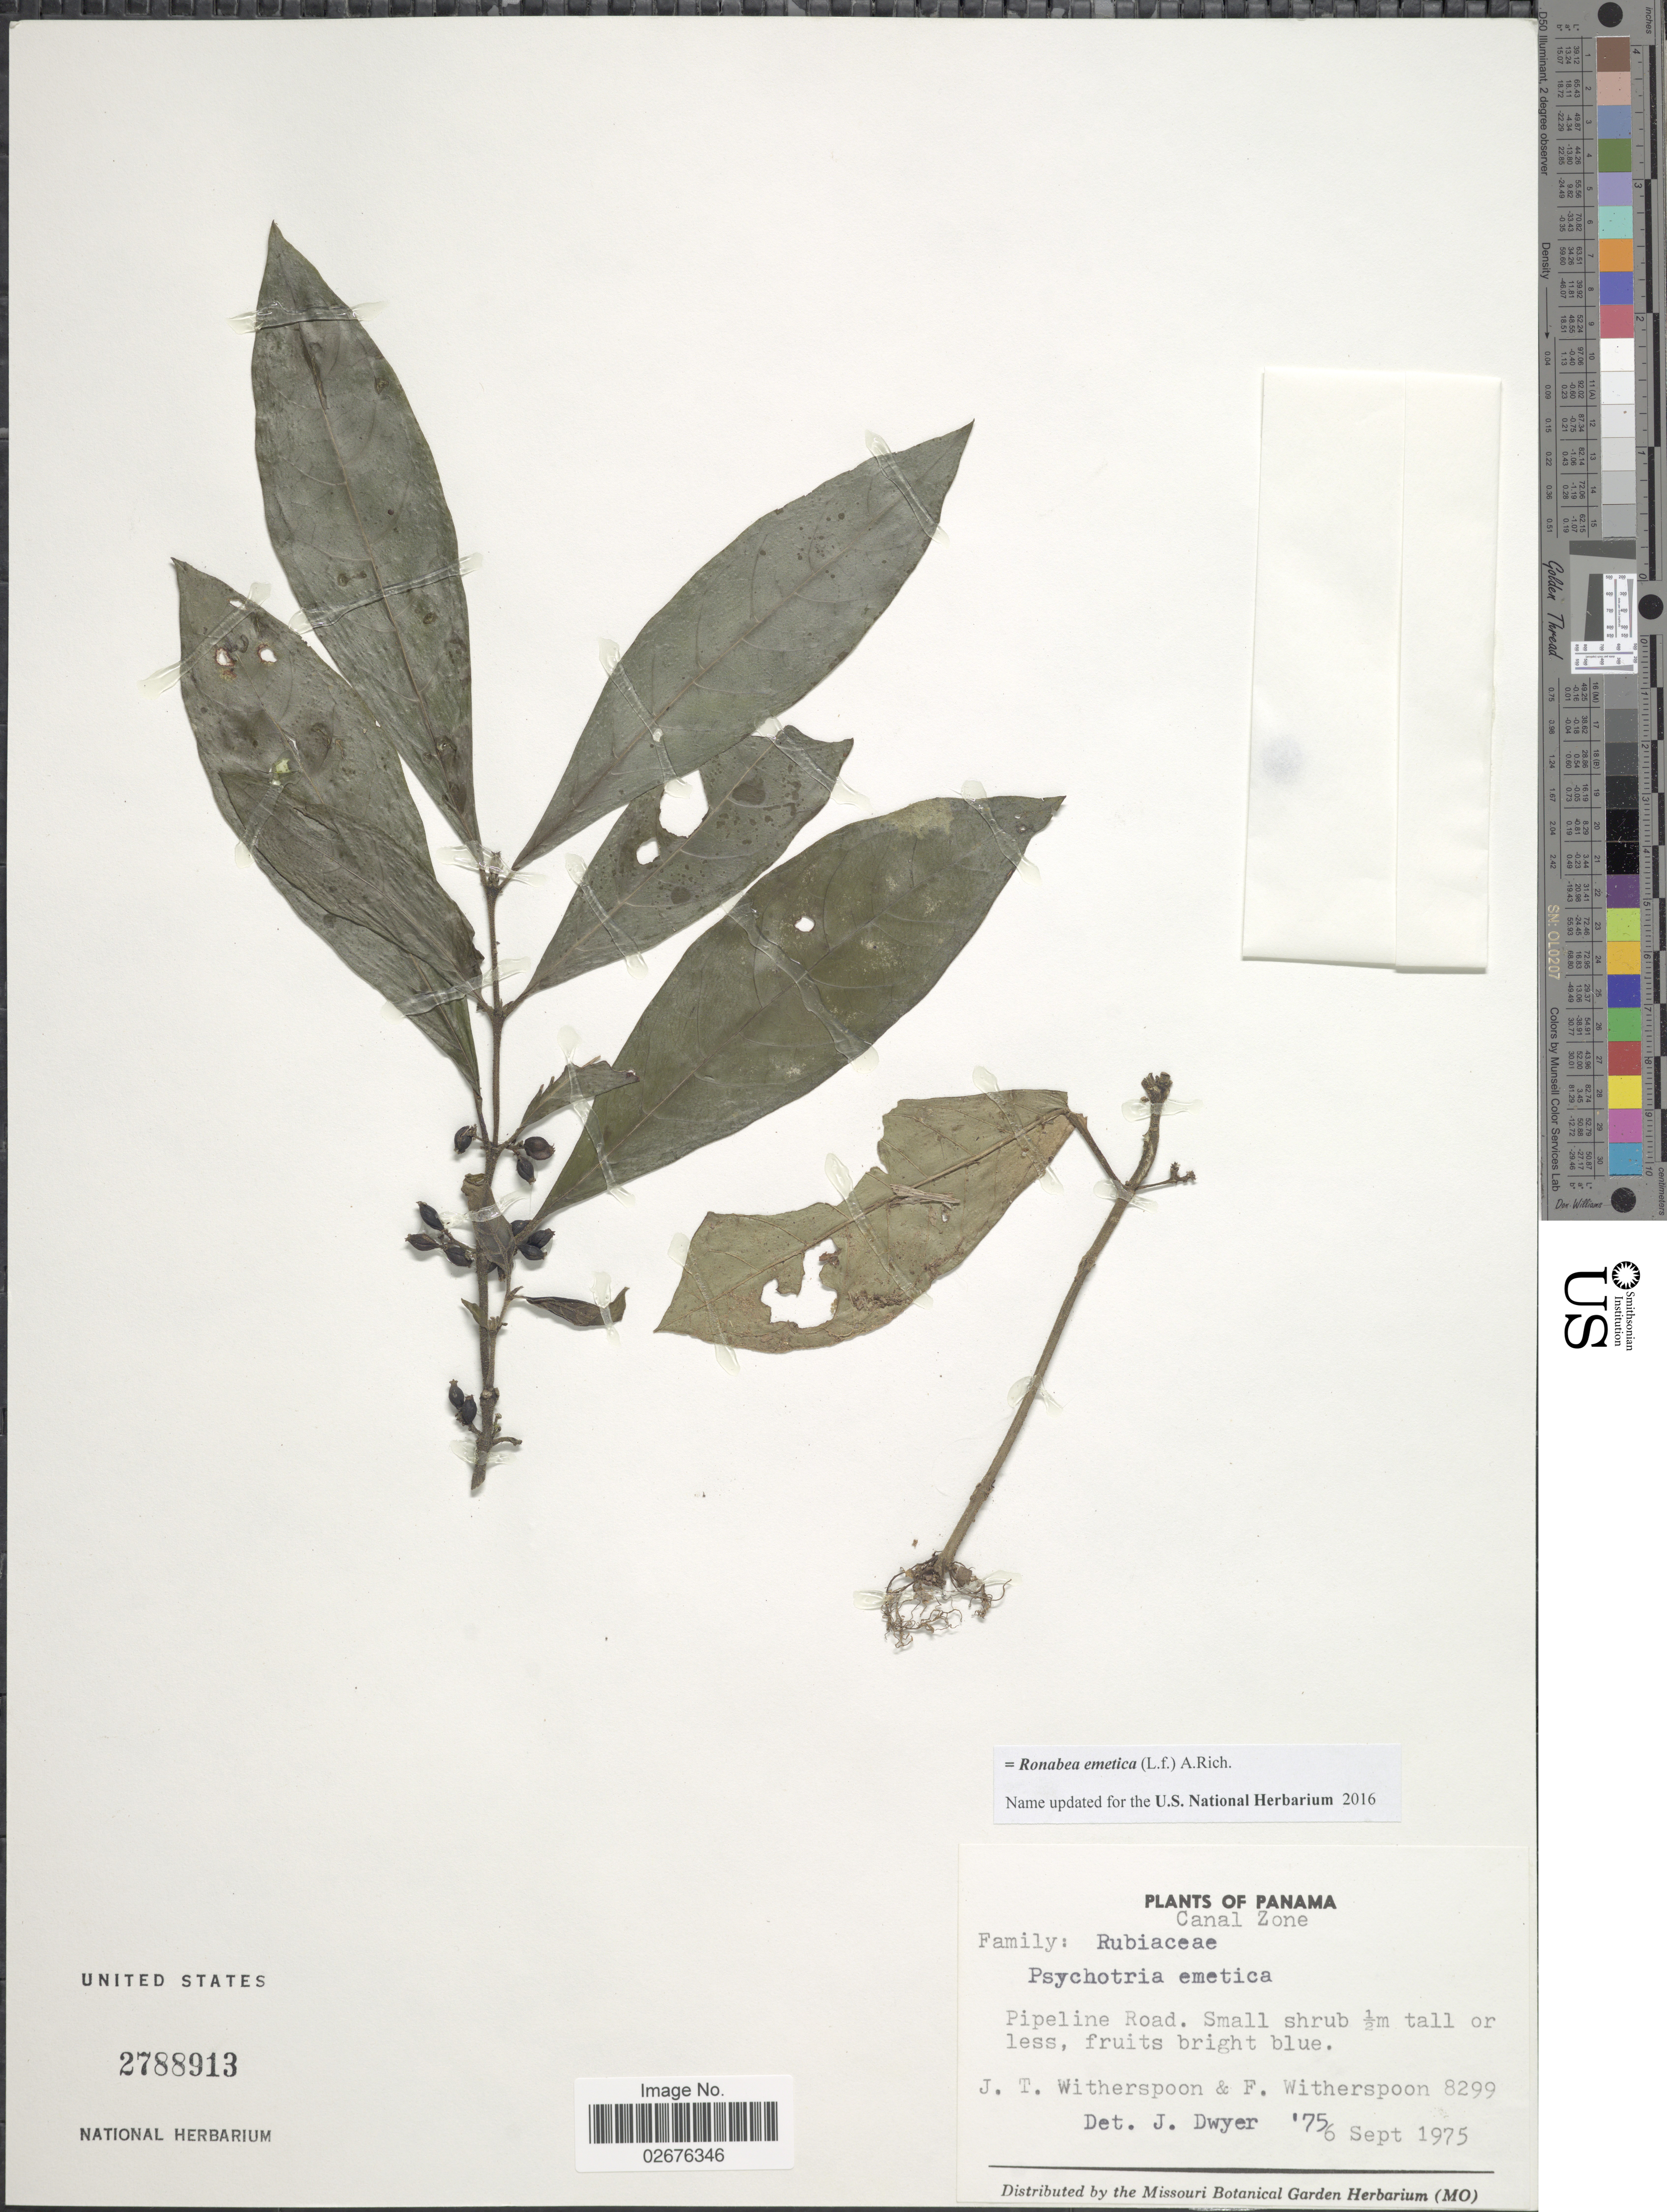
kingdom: Plantae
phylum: Tracheophyta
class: Magnoliopsida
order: Gentianales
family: Rubiaceae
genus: Ronabea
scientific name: Ronabea emetica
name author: (L. f.) A. Rich.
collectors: J. Witherspoon & F. Witherspoon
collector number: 8299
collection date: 1975-09-06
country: Panama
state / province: Colón / Panamá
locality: Canal Zone. Pipeline Road.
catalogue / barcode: US 2788913